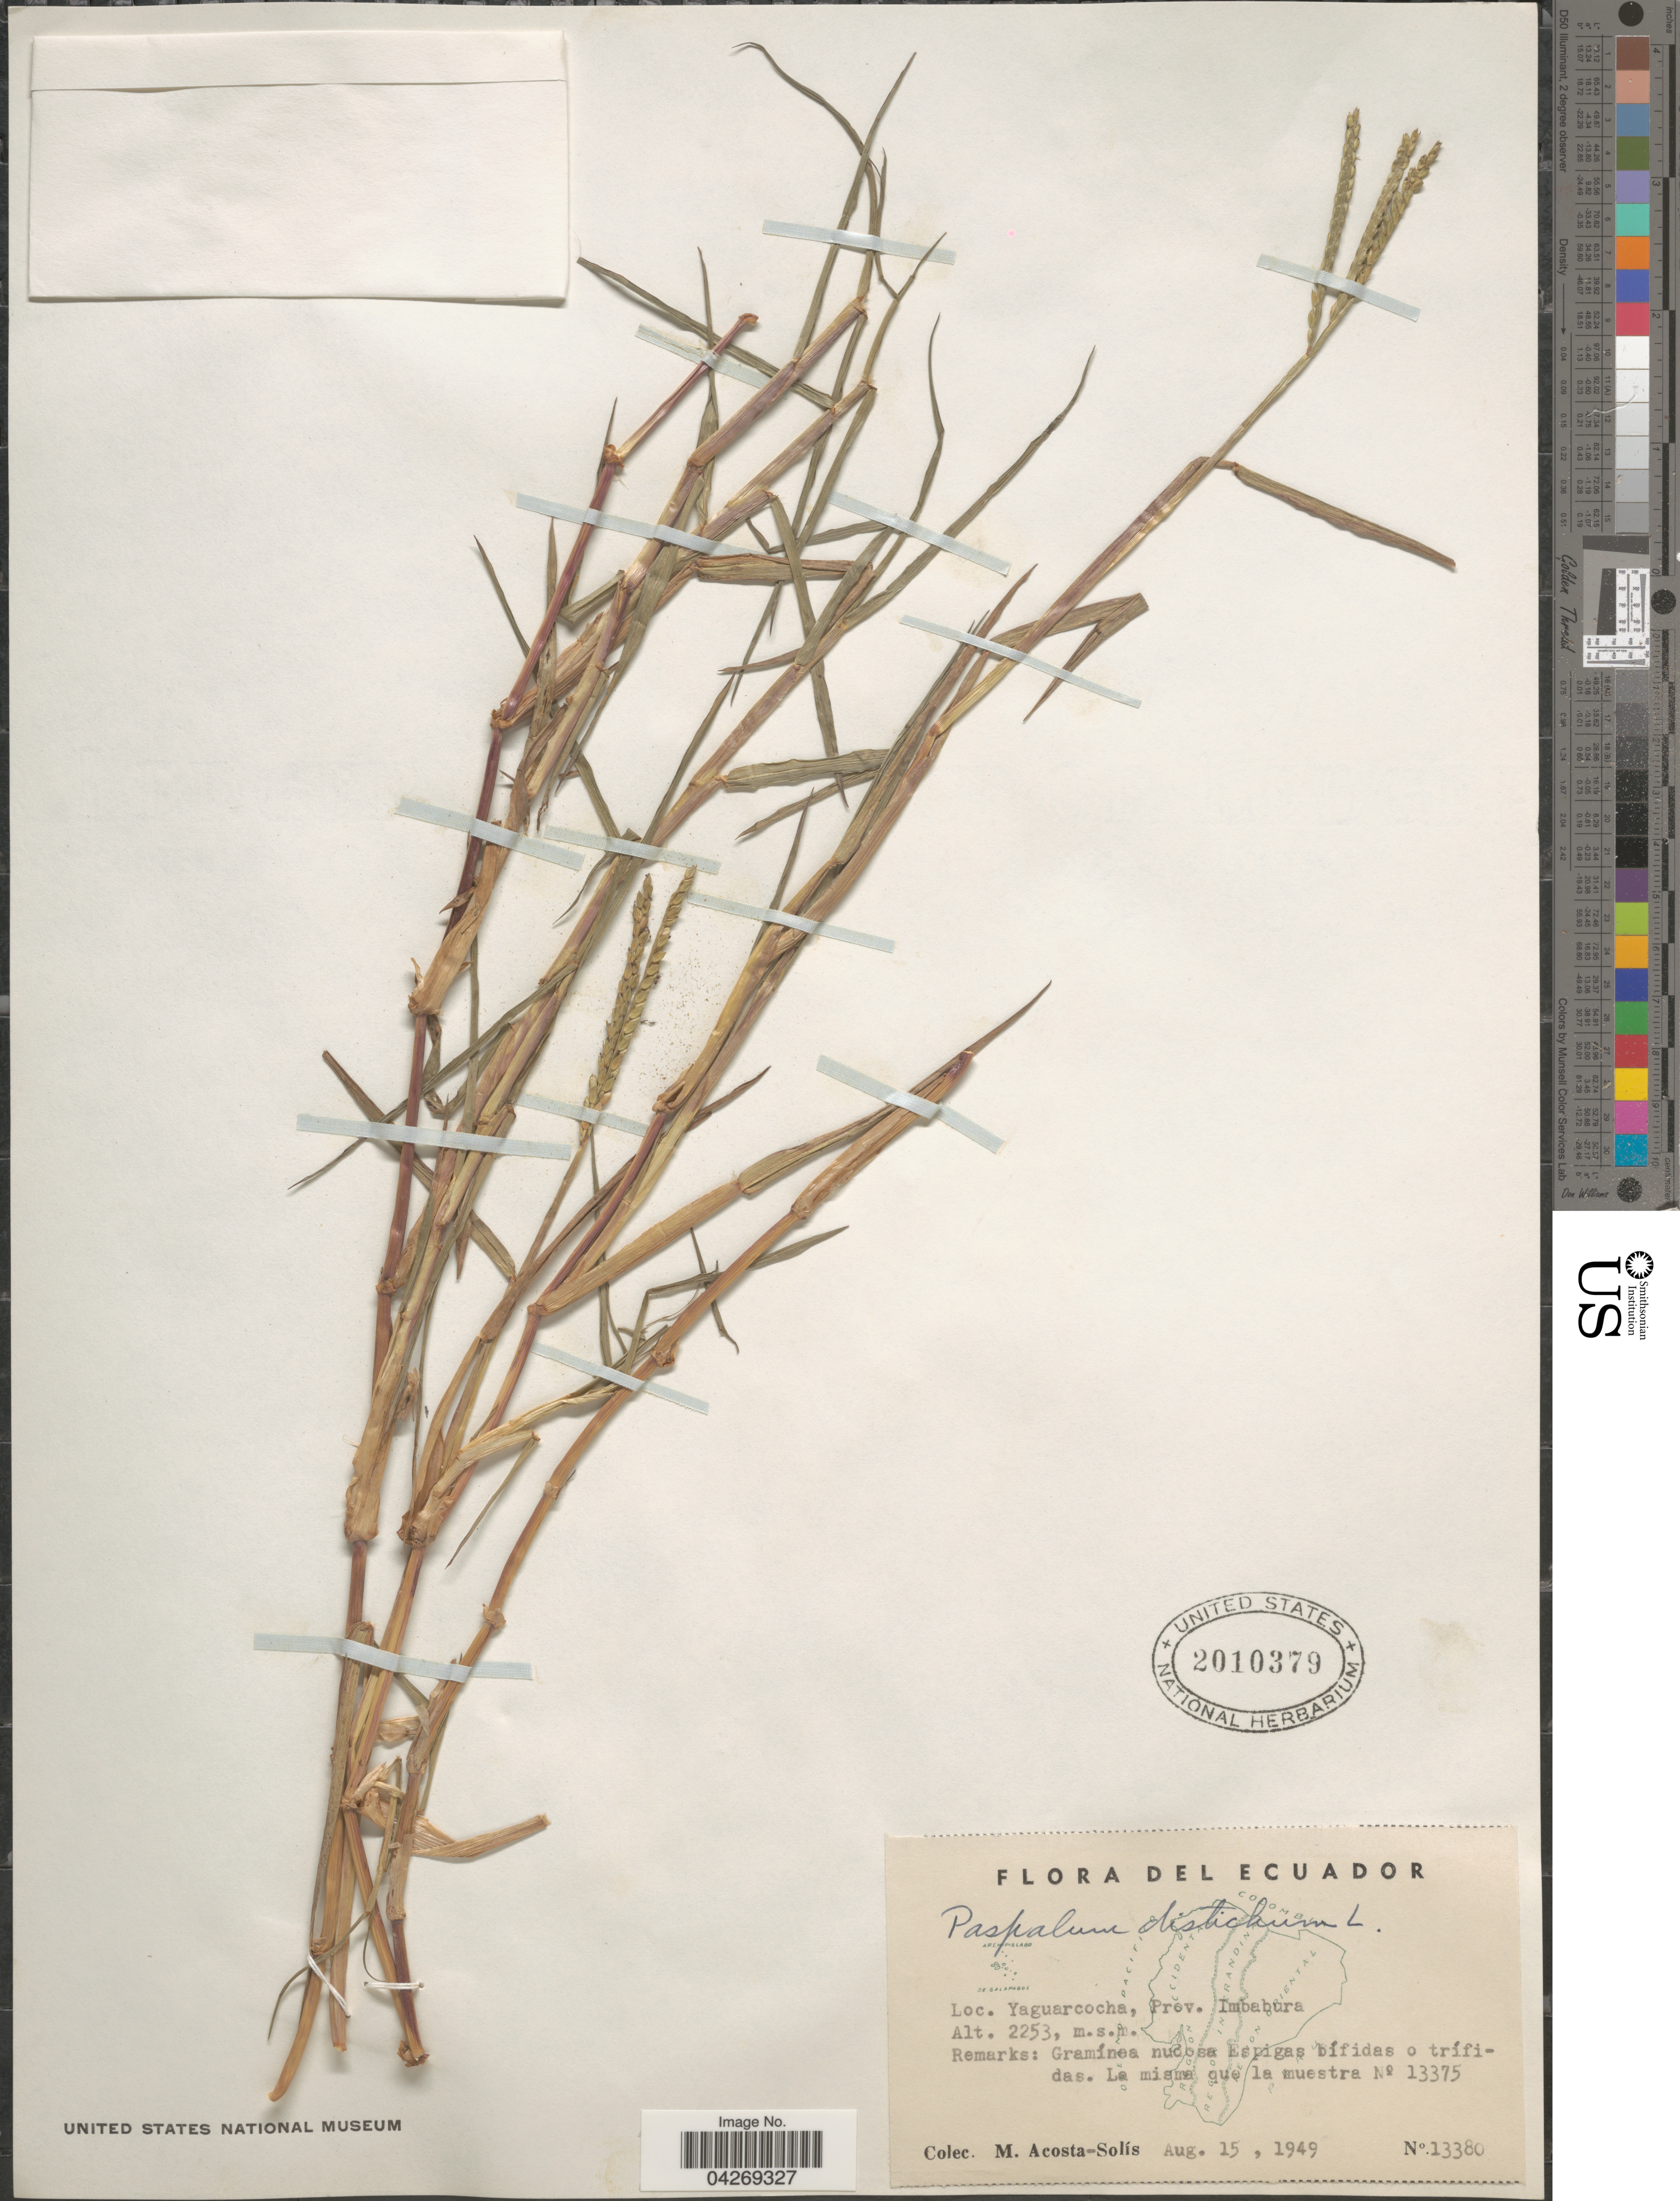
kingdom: Plantae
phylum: Tracheophyta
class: Liliopsida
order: Poales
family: Poaceae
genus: Paspalum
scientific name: Paspalum distichum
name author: L.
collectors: M. Acosta Solis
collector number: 13380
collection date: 1949-08-15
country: Ecuador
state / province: Imbabura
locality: Yaguarcocha.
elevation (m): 2253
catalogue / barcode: US 2010379